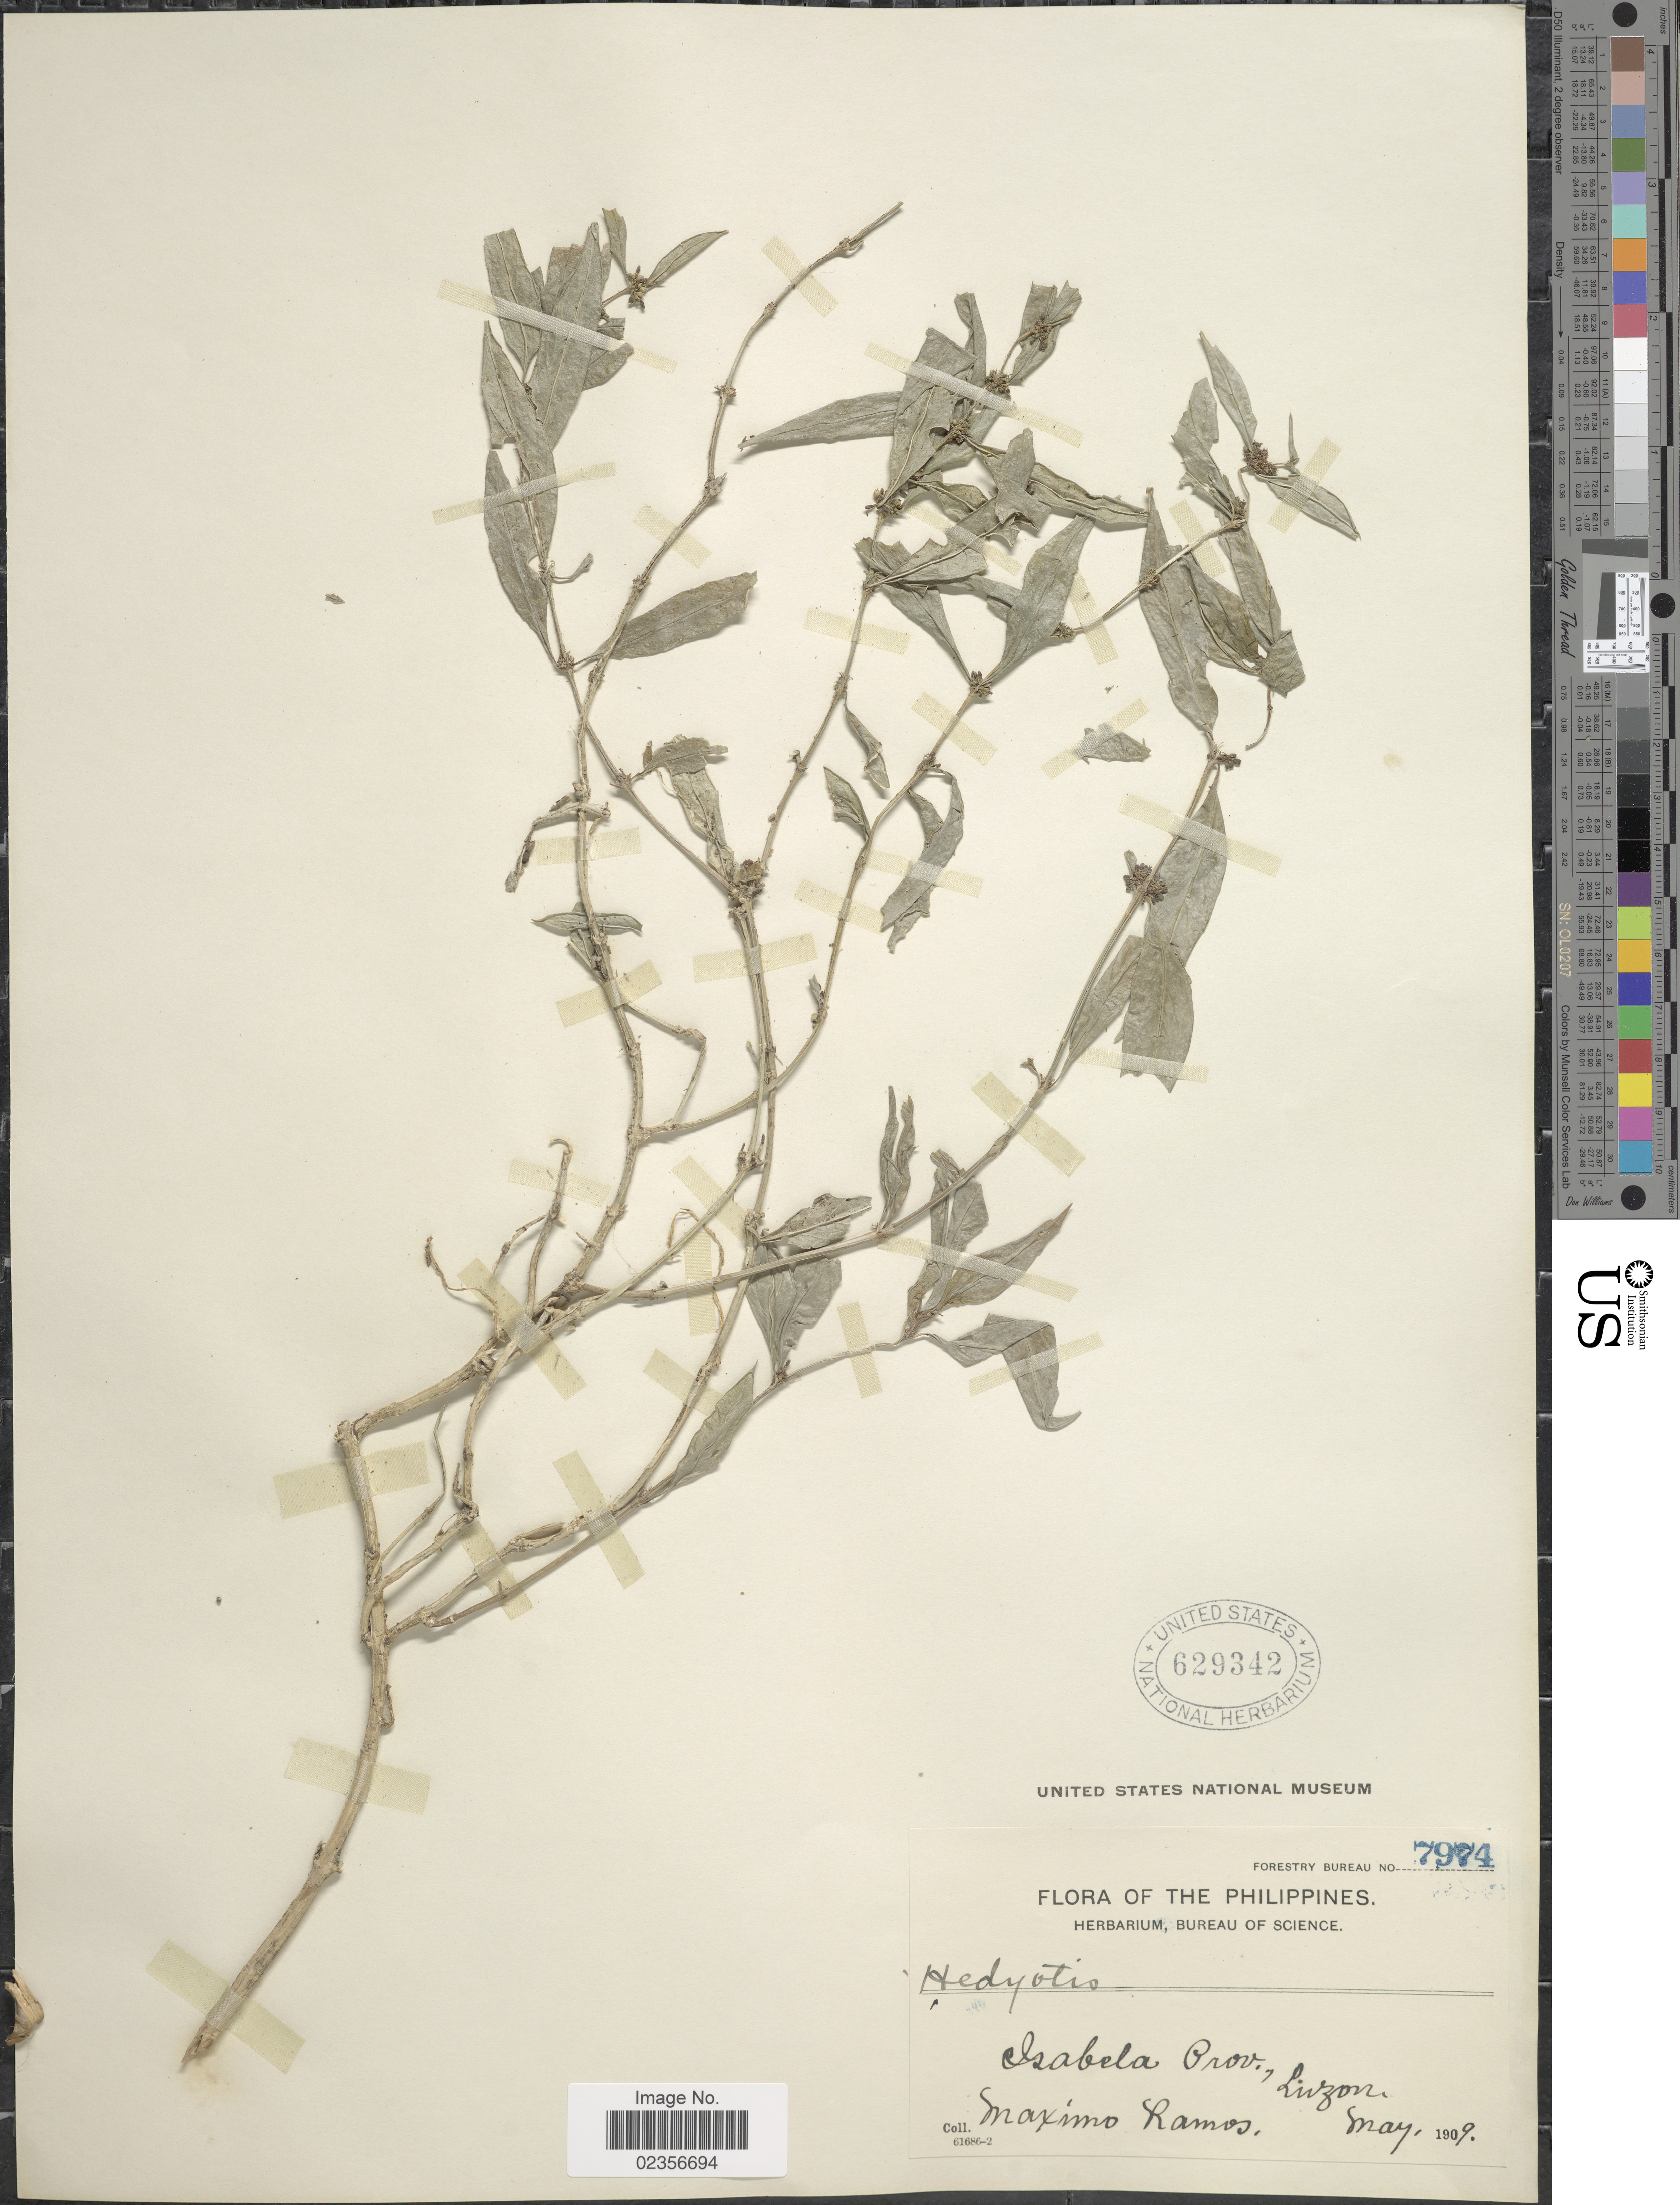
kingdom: Plantae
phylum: Tracheophyta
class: Magnoliopsida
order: Gentianales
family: Rubiaceae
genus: Hedyotis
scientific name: Hedyotis philippensis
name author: (Willd. ex Spreng.) Merr. ex C.B. Rob.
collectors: M. Ramos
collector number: Forestry Bureau 7974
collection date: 1909-05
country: Philippines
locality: Isabela Prov., Luzon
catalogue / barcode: US 629342